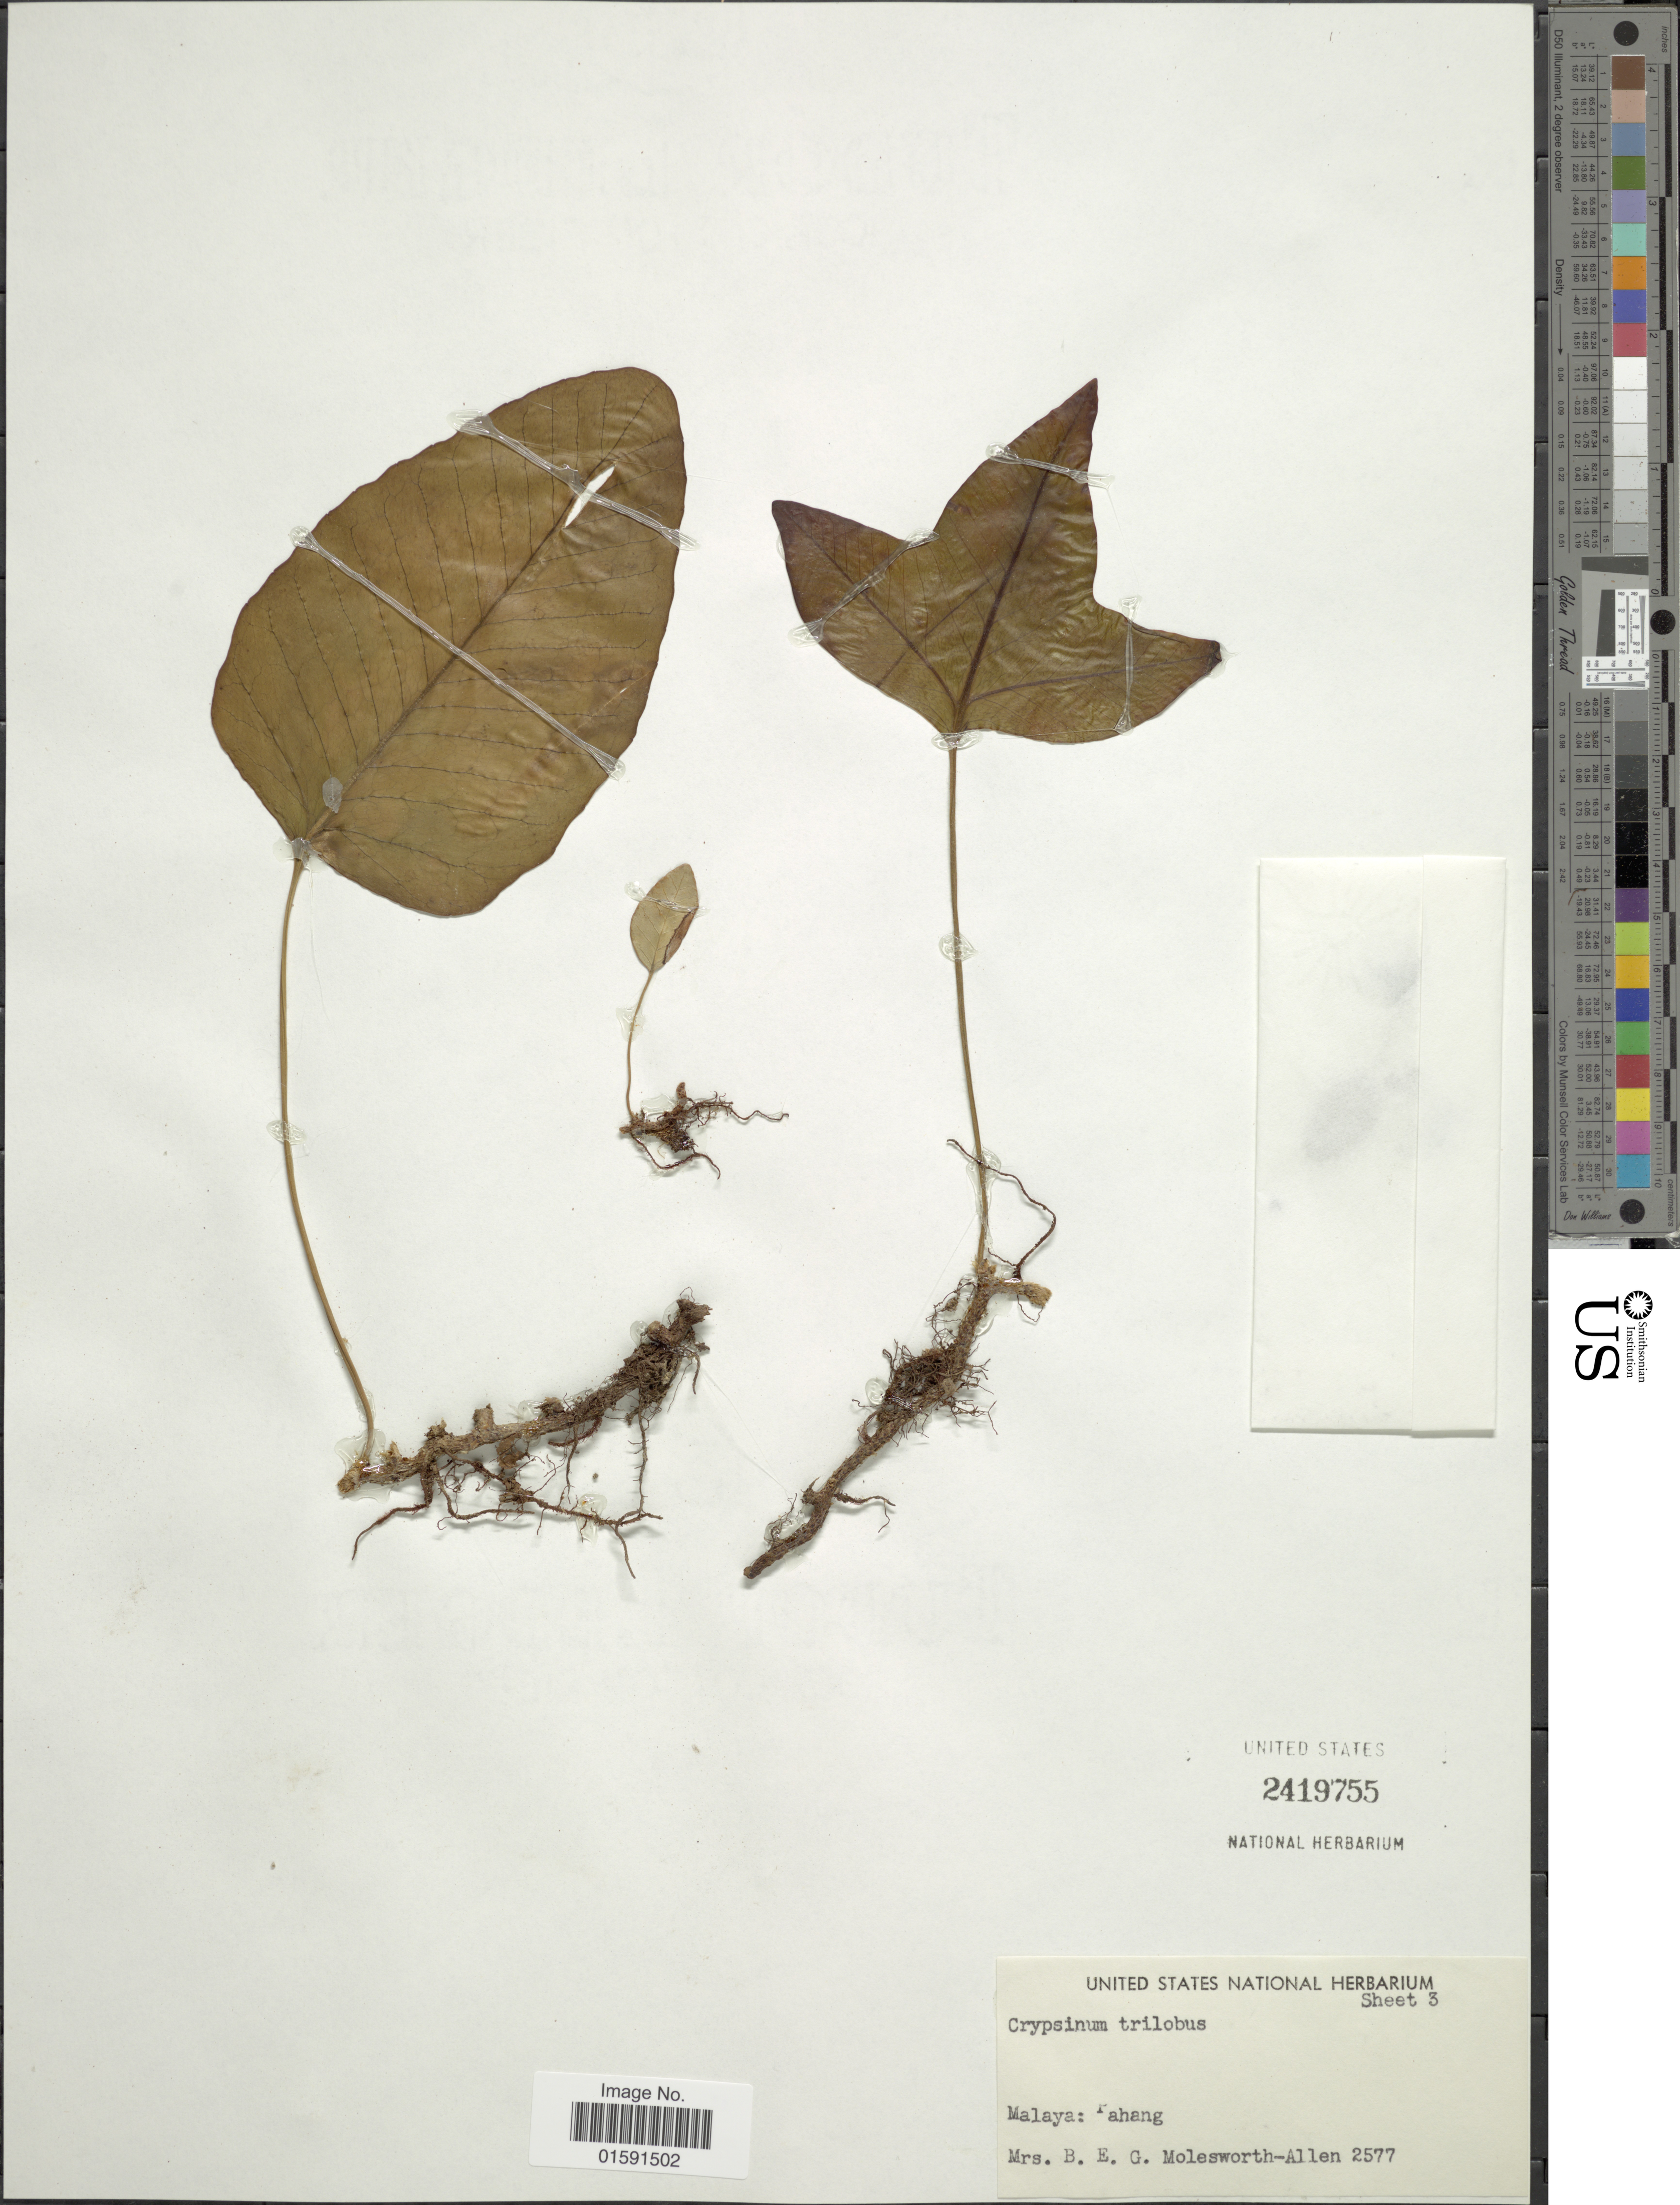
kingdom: Plantae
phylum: Tracheophyta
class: Polypodiopsida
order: Polypodiales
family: Polypodiaceae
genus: Selliguea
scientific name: Selliguea triloba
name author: (Houtt.) M.G. Price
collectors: B. E. G. Molesworth-Allen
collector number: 2577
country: Malaysia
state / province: Pahang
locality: Malaya: Pahang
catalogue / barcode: US 2419755